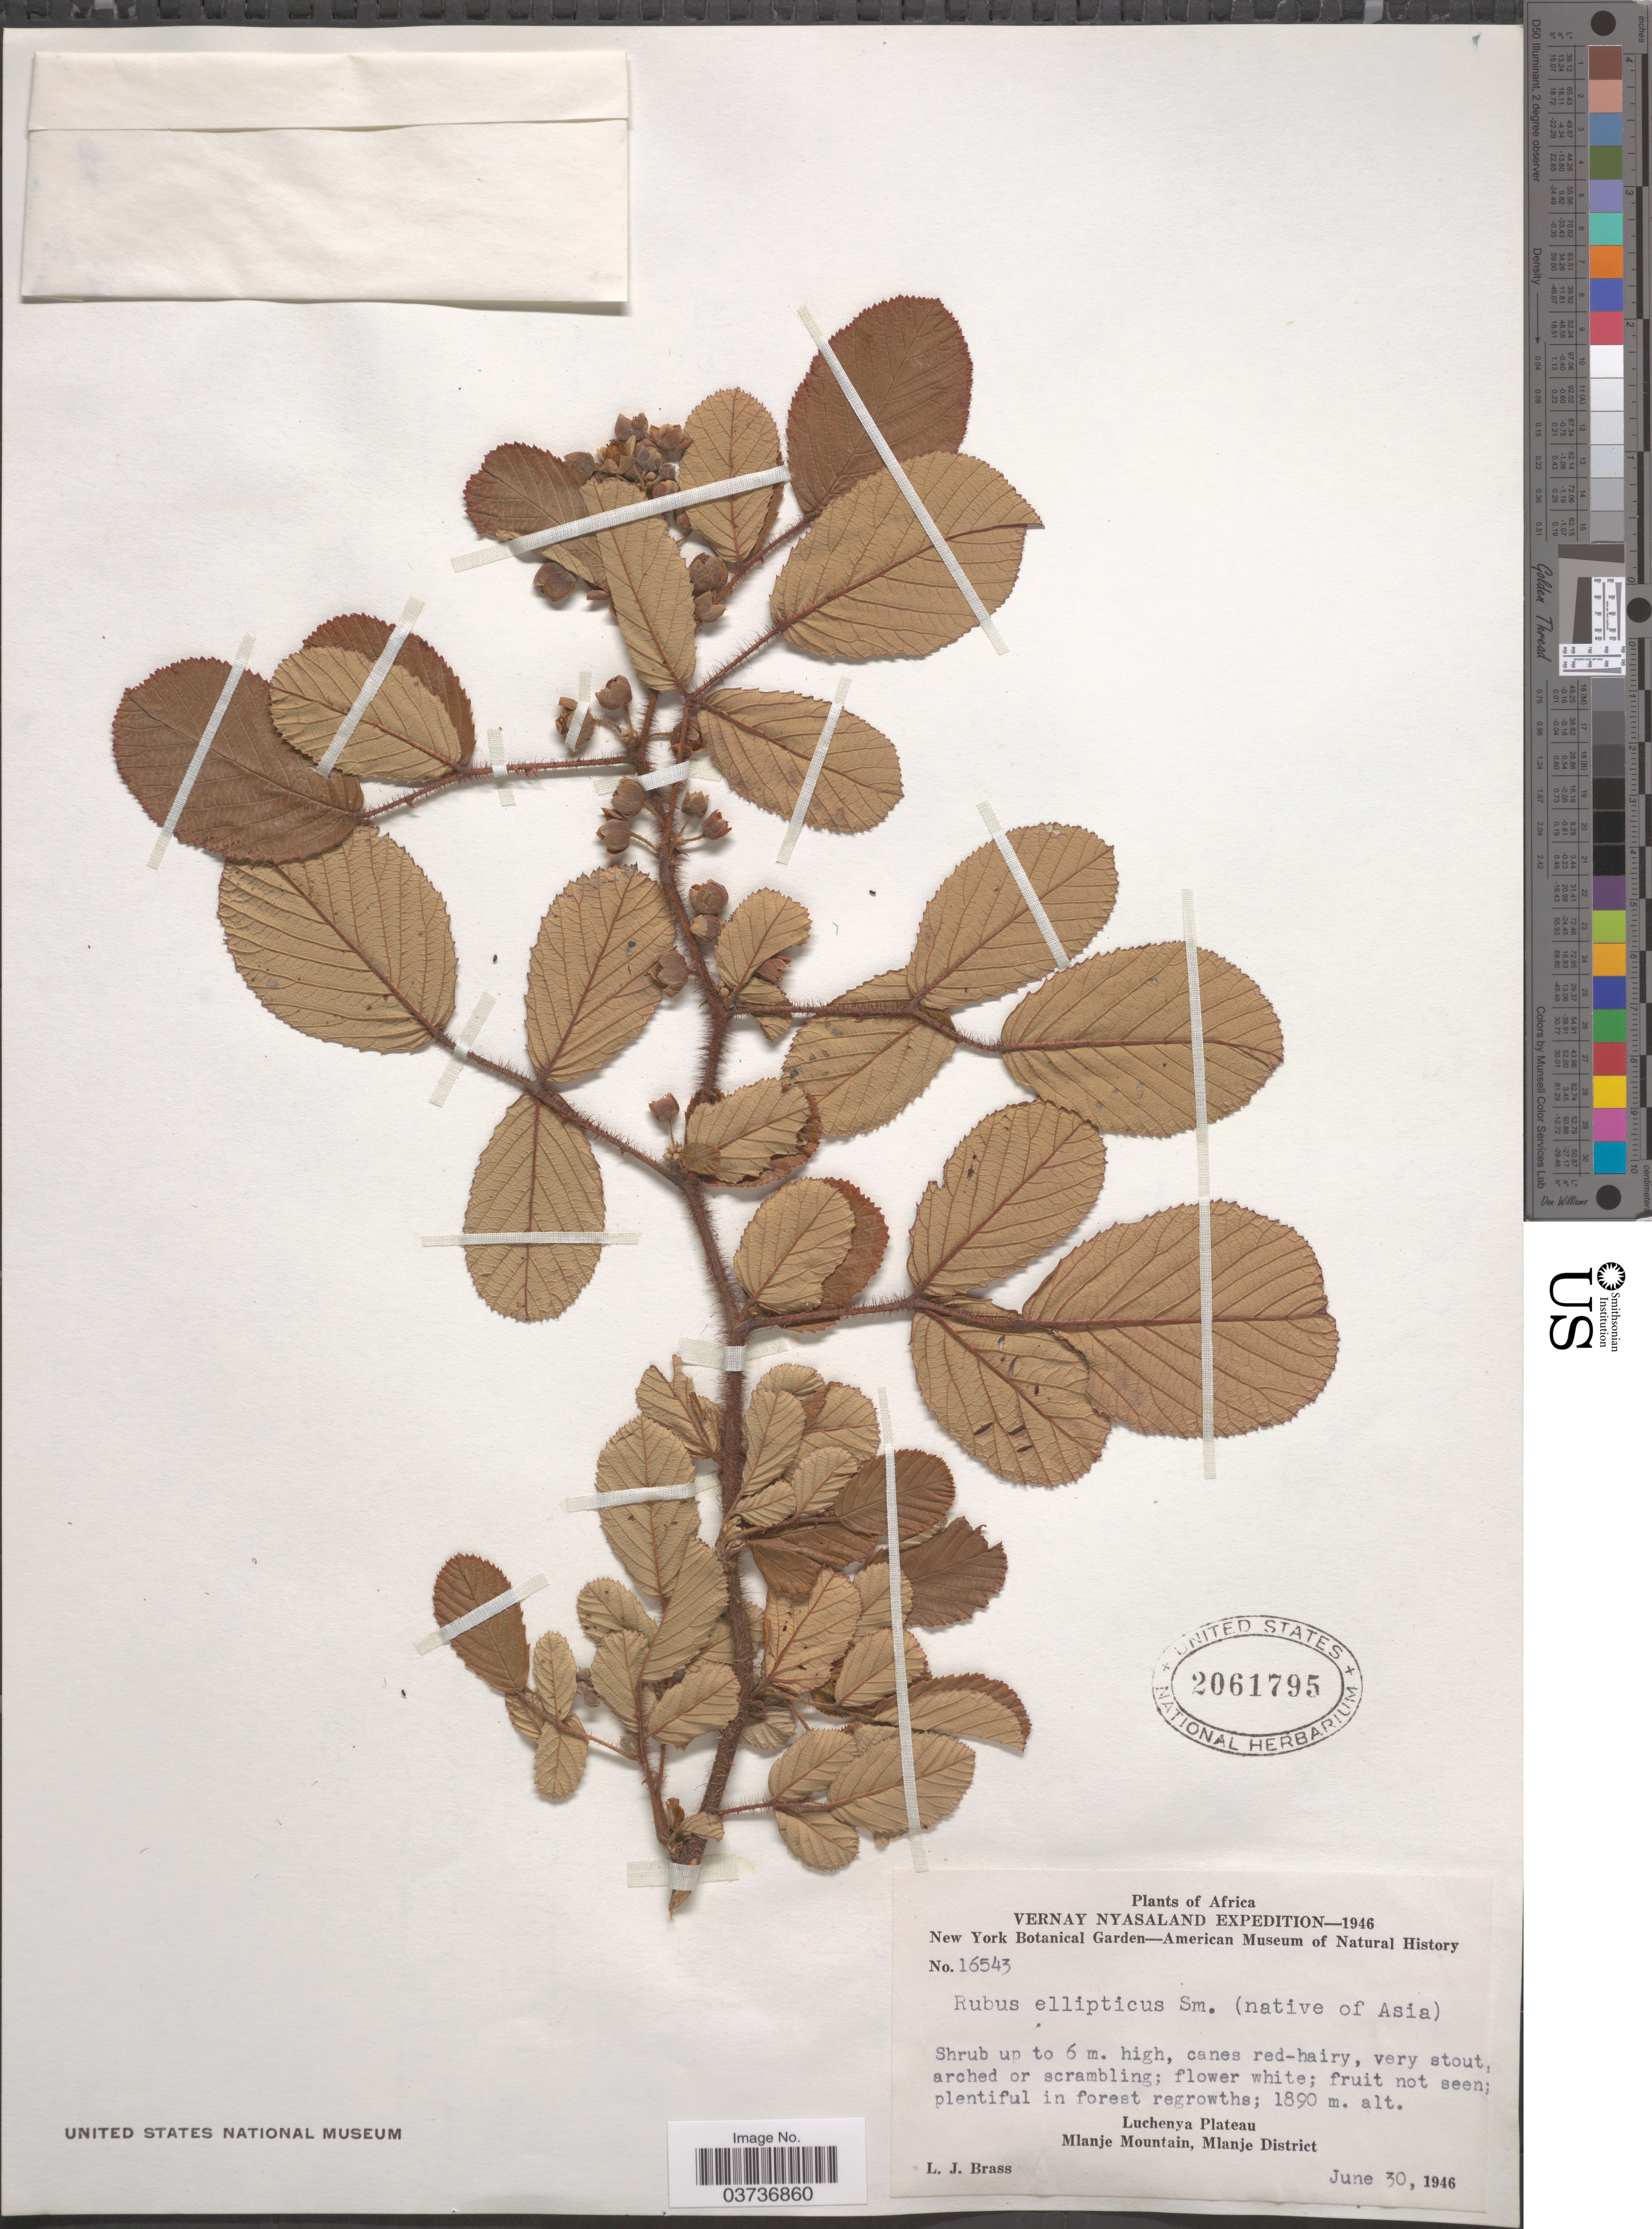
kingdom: Plantae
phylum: Tracheophyta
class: Magnoliopsida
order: Rosales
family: Rosaceae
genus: Rubus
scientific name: Rubus ellipticus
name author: Sm.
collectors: L. J. Brass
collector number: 16543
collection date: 1946-06-30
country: Malawi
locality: Vernay Nyasaland. Luchenya Plateau. Mlanje Mountain, Mlanje District.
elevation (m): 1890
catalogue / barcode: US 2061795